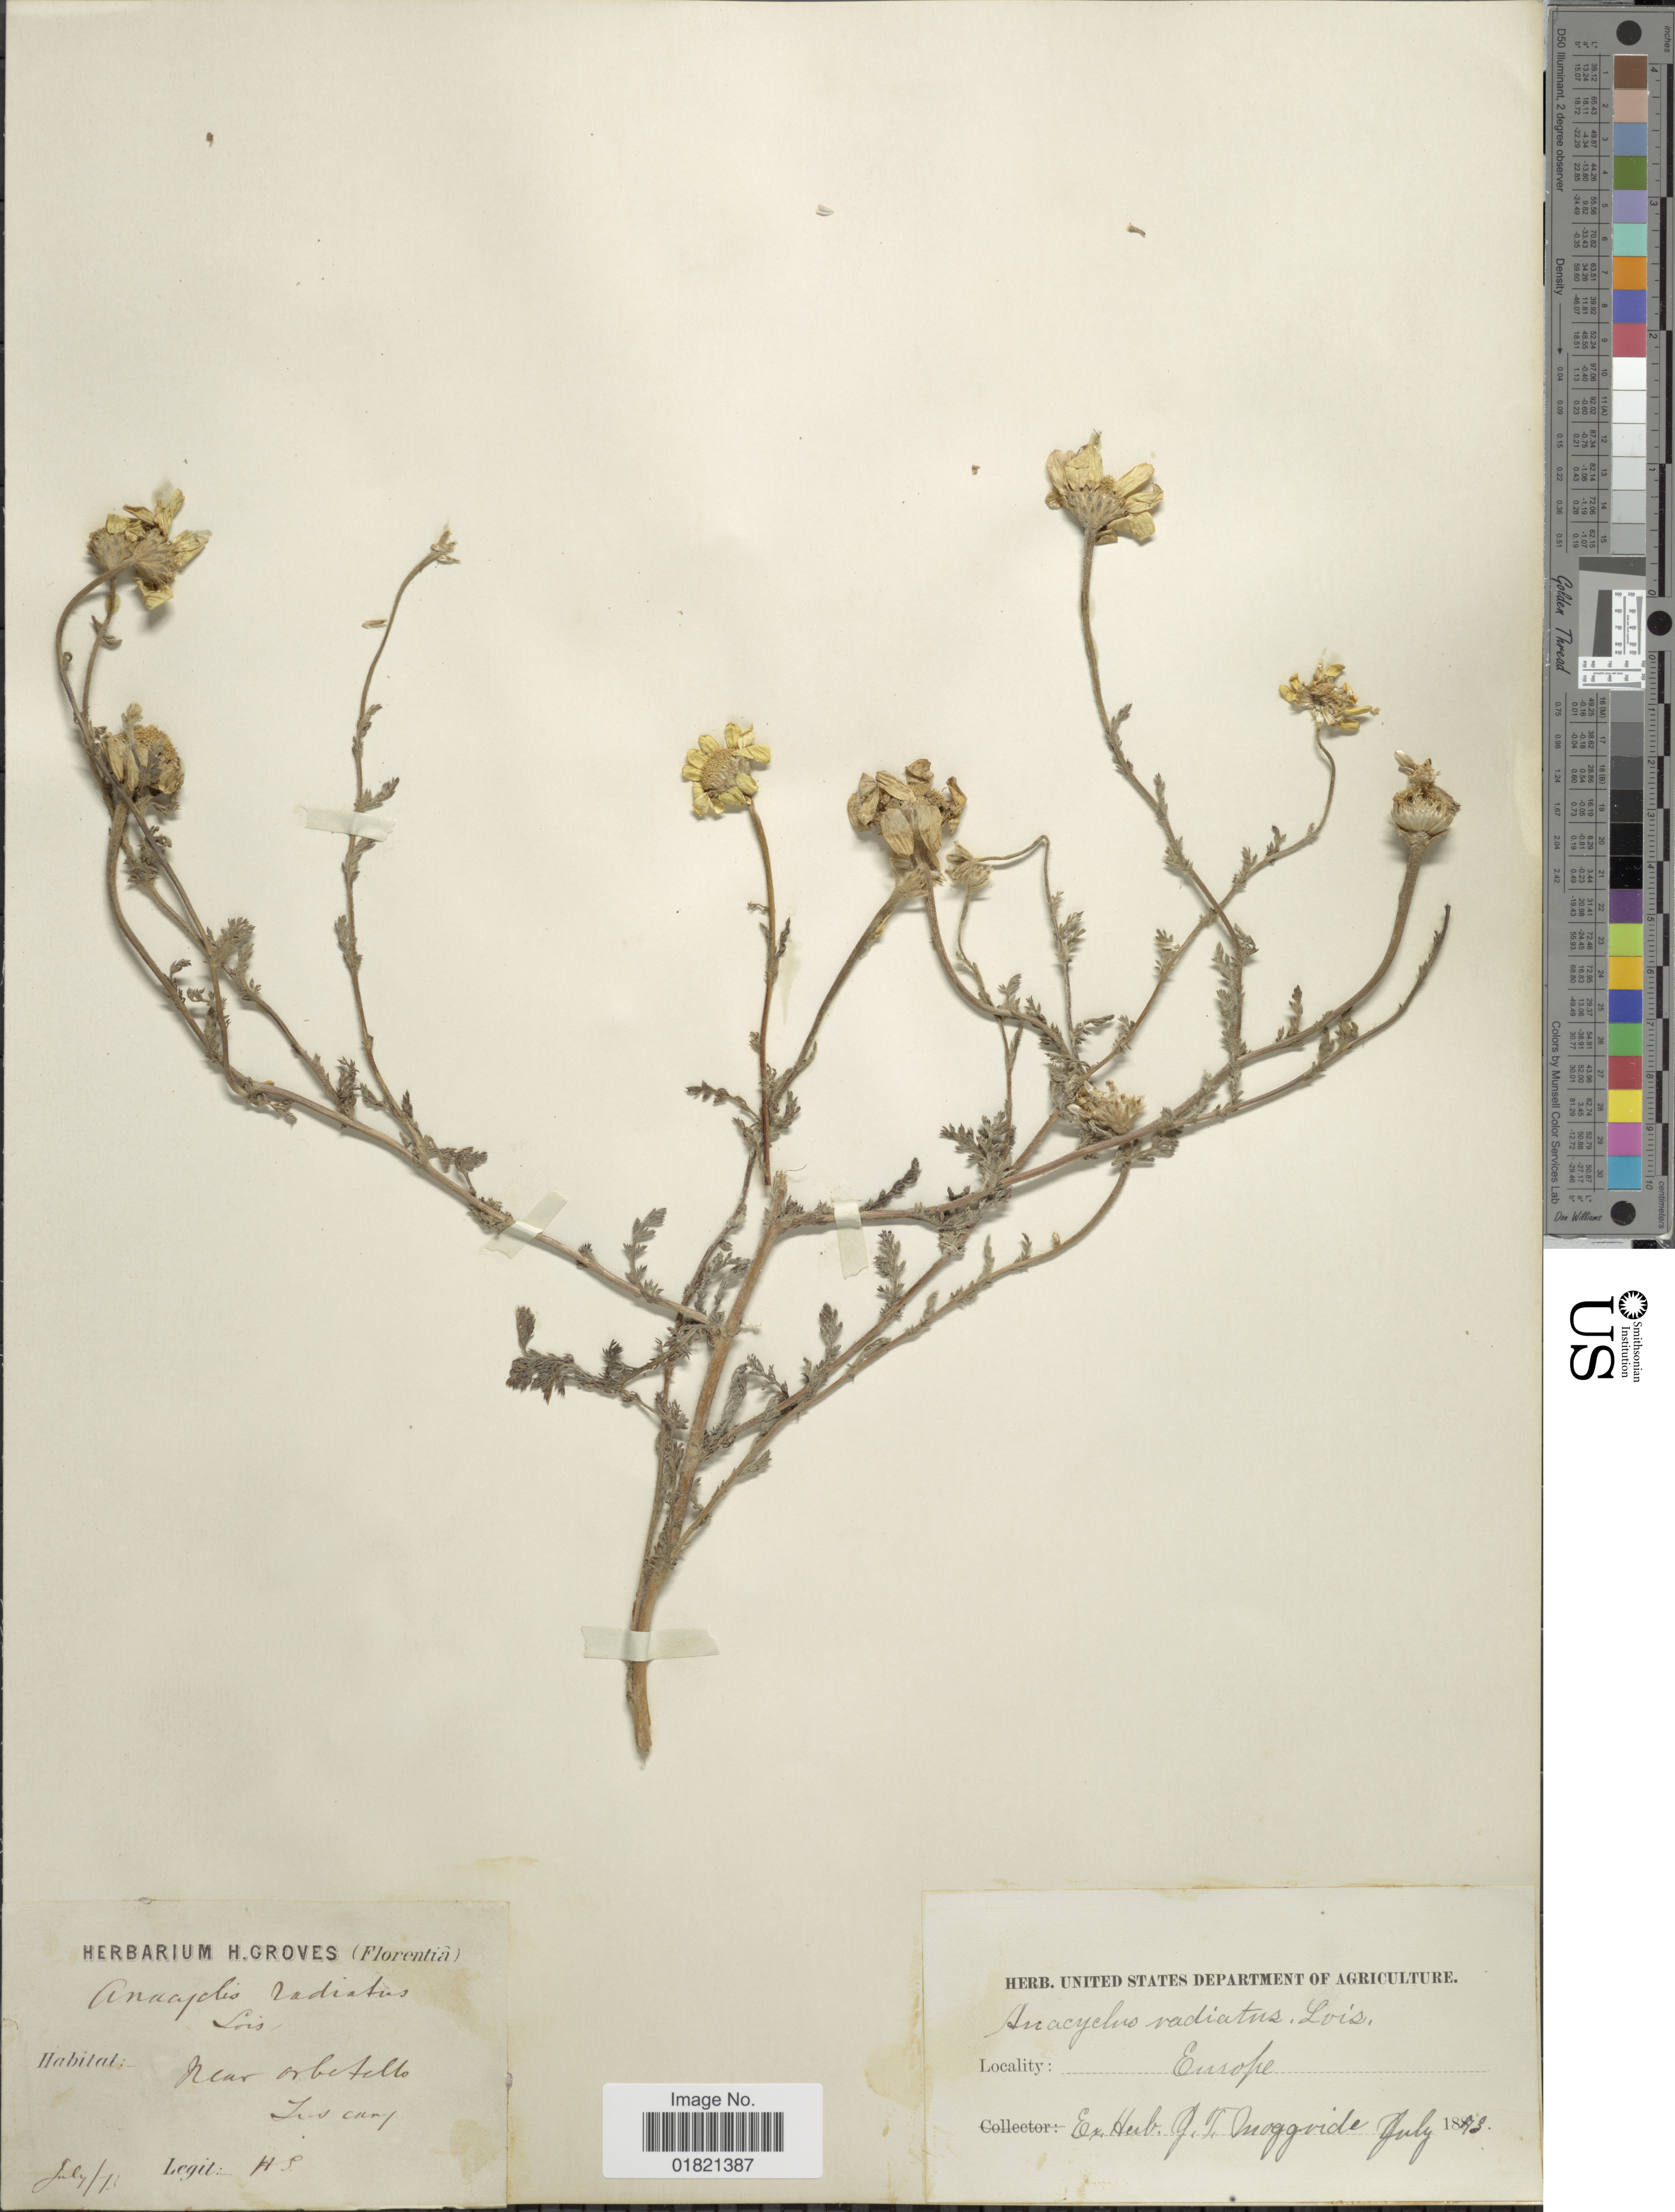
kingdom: Plantae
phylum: Tracheophyta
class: Magnoliopsida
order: Asterales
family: Asteraceae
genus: Anacyclus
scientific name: Anacyclus radiatus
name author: Loisel.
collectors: ex herb. H. Groves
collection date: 1873-07-13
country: Italy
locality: Near Orbetello lis camp